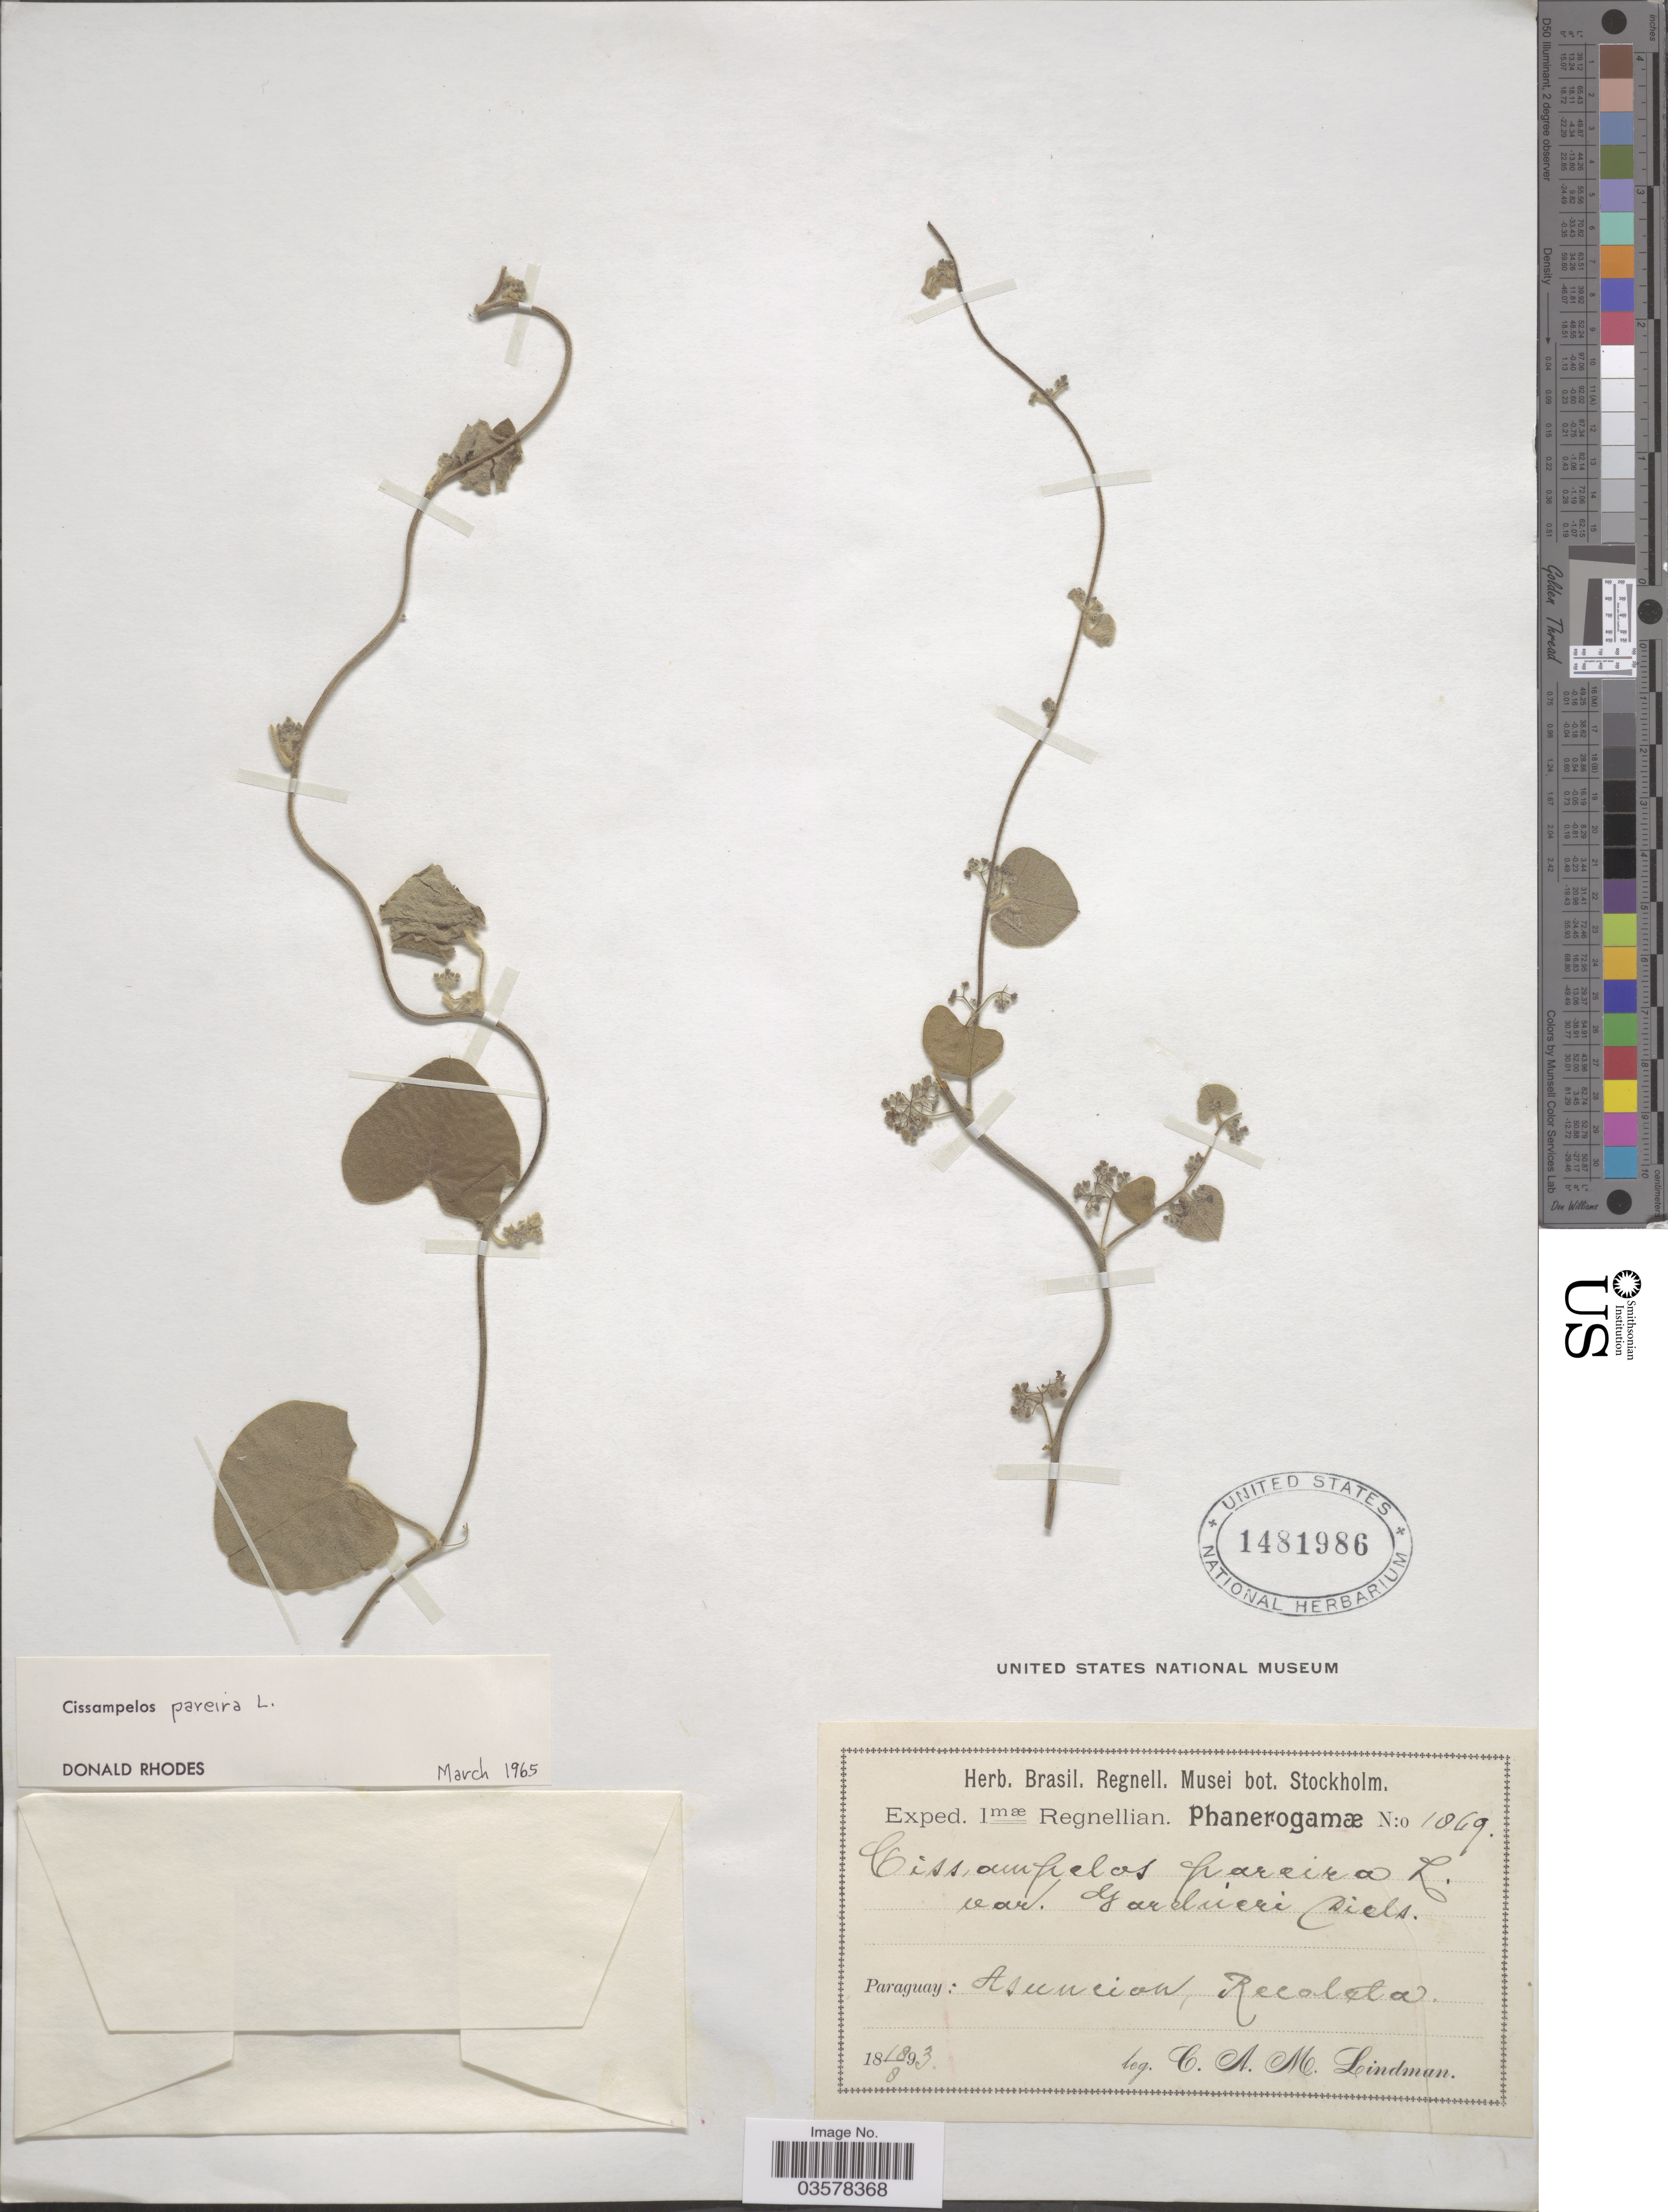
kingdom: Plantae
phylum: Tracheophyta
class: Magnoliopsida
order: Ranunculales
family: Menispermaceae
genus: Cissampelos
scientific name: Cissampelos pareira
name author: L.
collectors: C. A. M. Lindman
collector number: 1869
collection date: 1893-08-18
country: Paraguay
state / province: Asuncion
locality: Recoleta.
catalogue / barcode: US 1481986